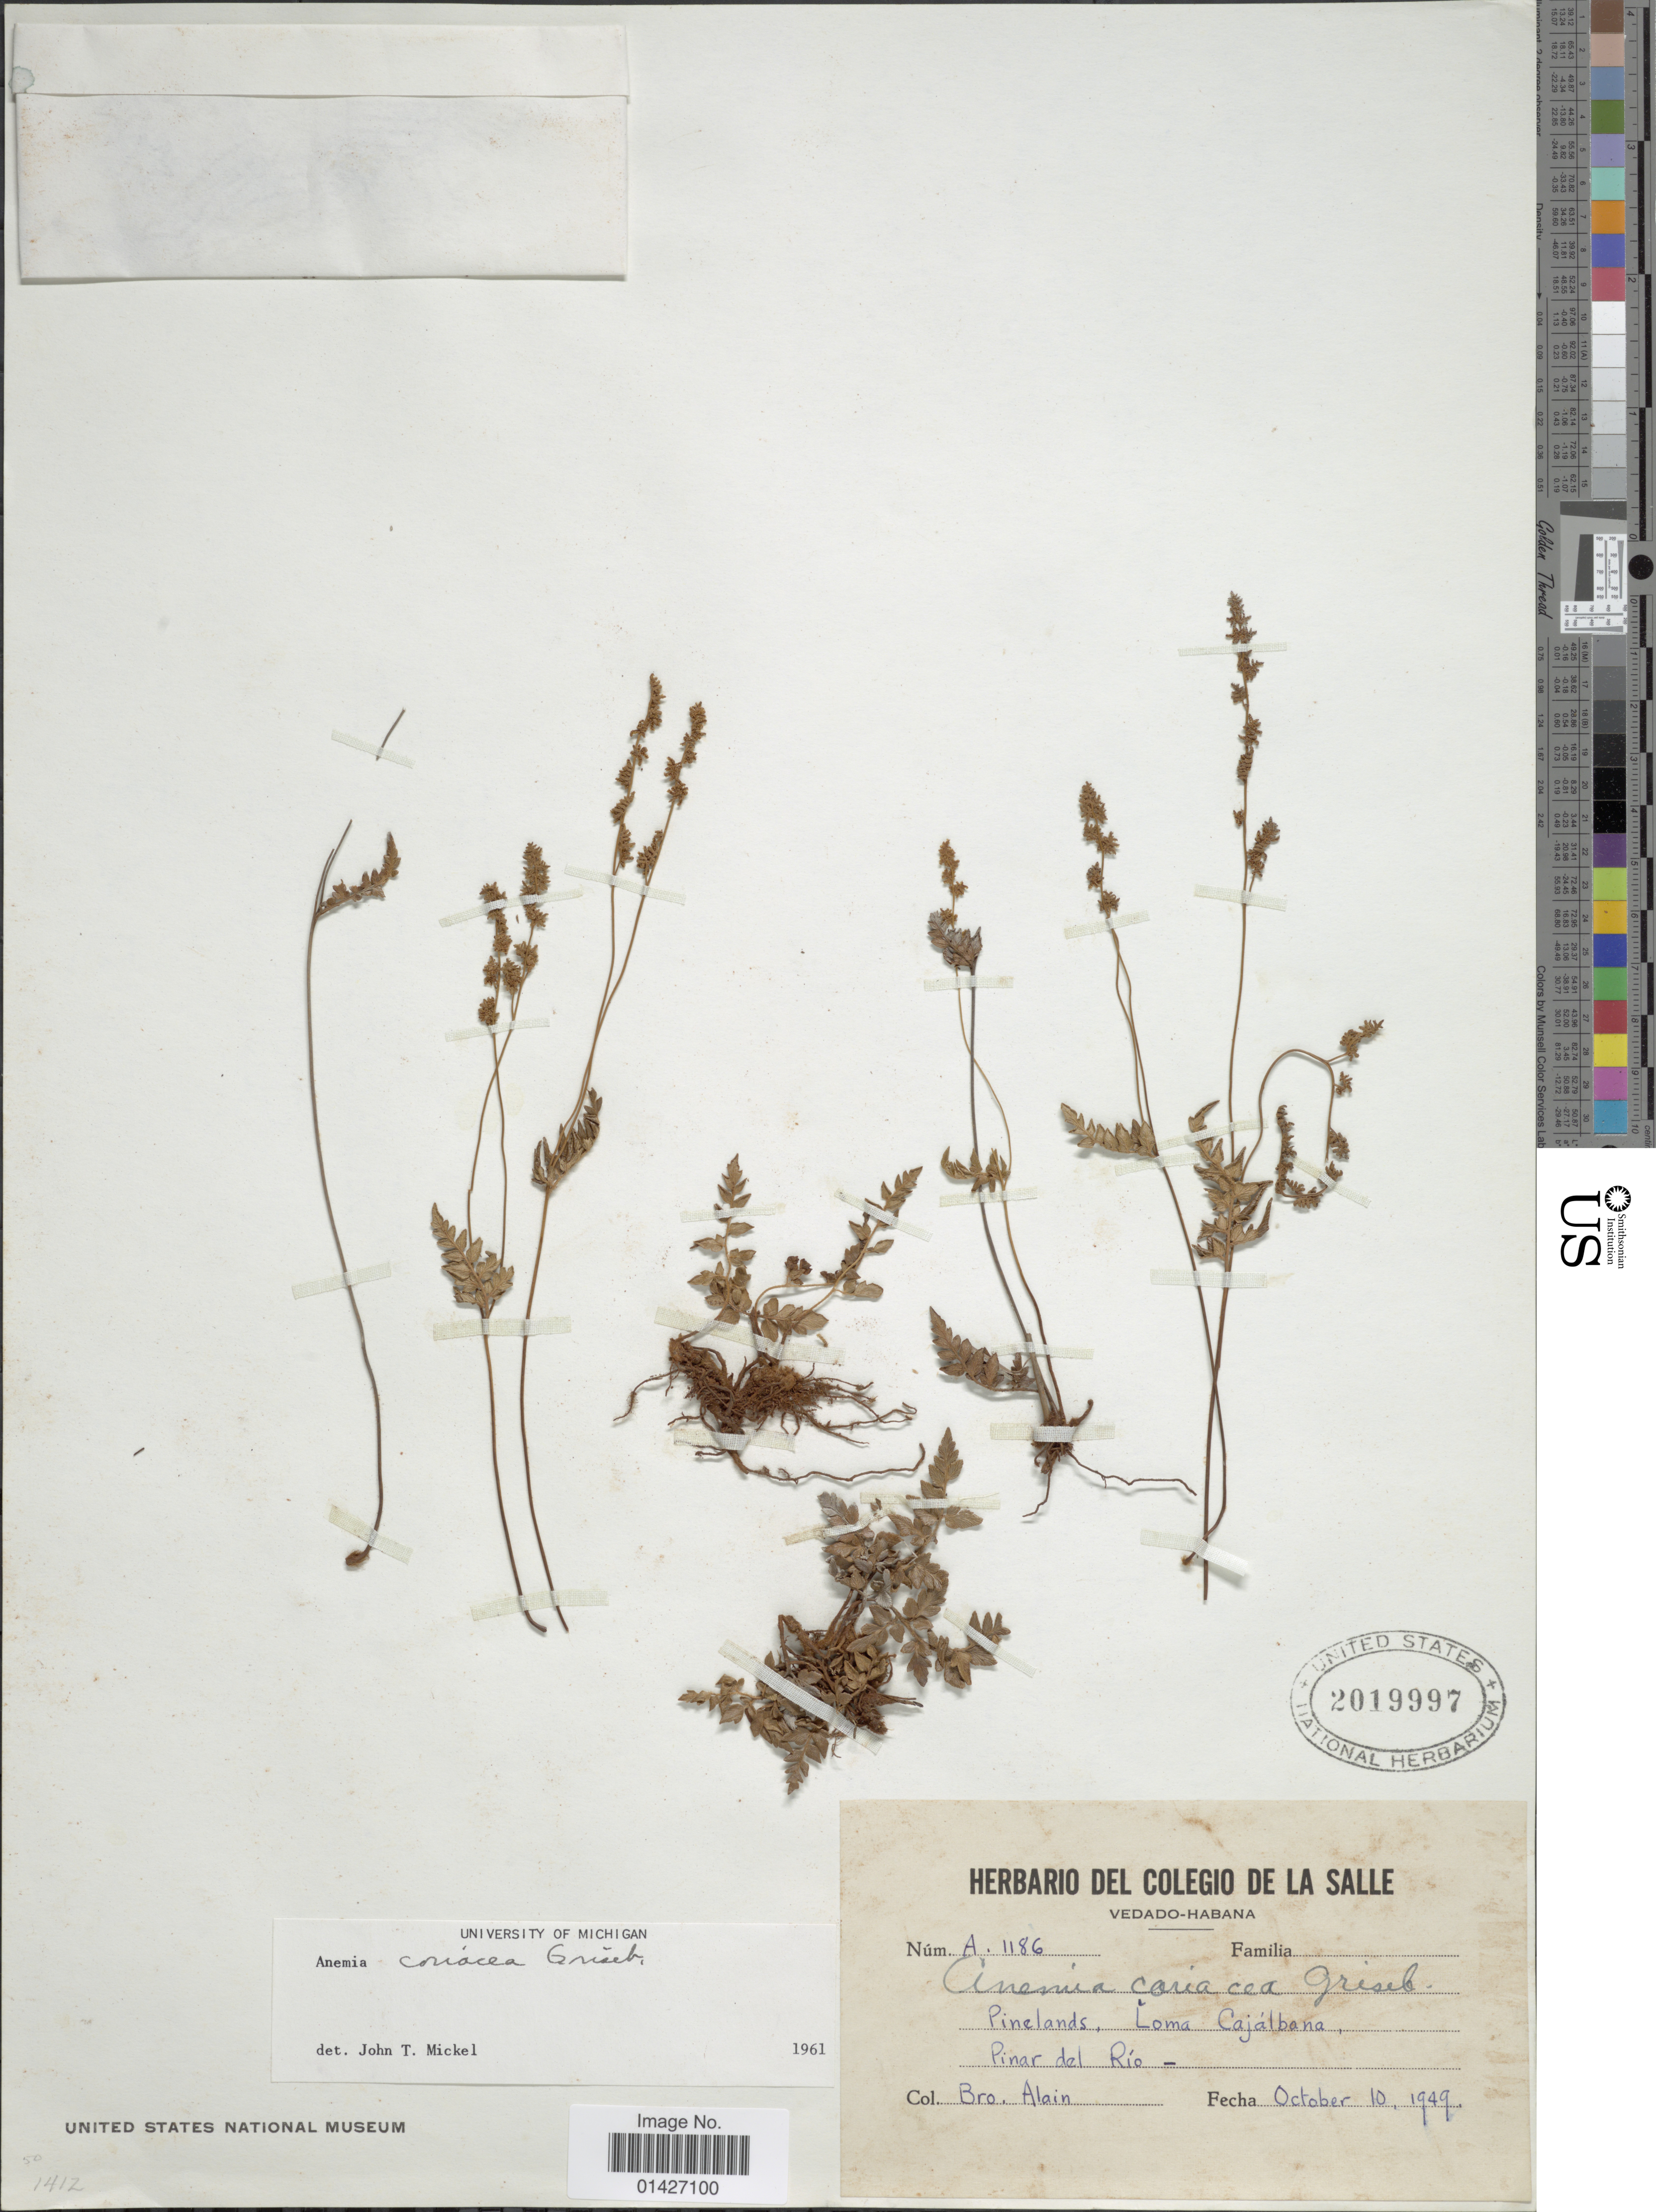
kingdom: Plantae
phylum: Tracheophyta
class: Polypodiopsida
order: Schizaeales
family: Anemiaceae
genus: Anemia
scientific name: Anemia coriacea f. coriacea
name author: Griseb.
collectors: A. H. Liogier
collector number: A 1186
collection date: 1949-10-10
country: Cuba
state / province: Pinar del Río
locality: Pinelands, Loma Cajalbana, Pinar del Río.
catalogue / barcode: US 2019997